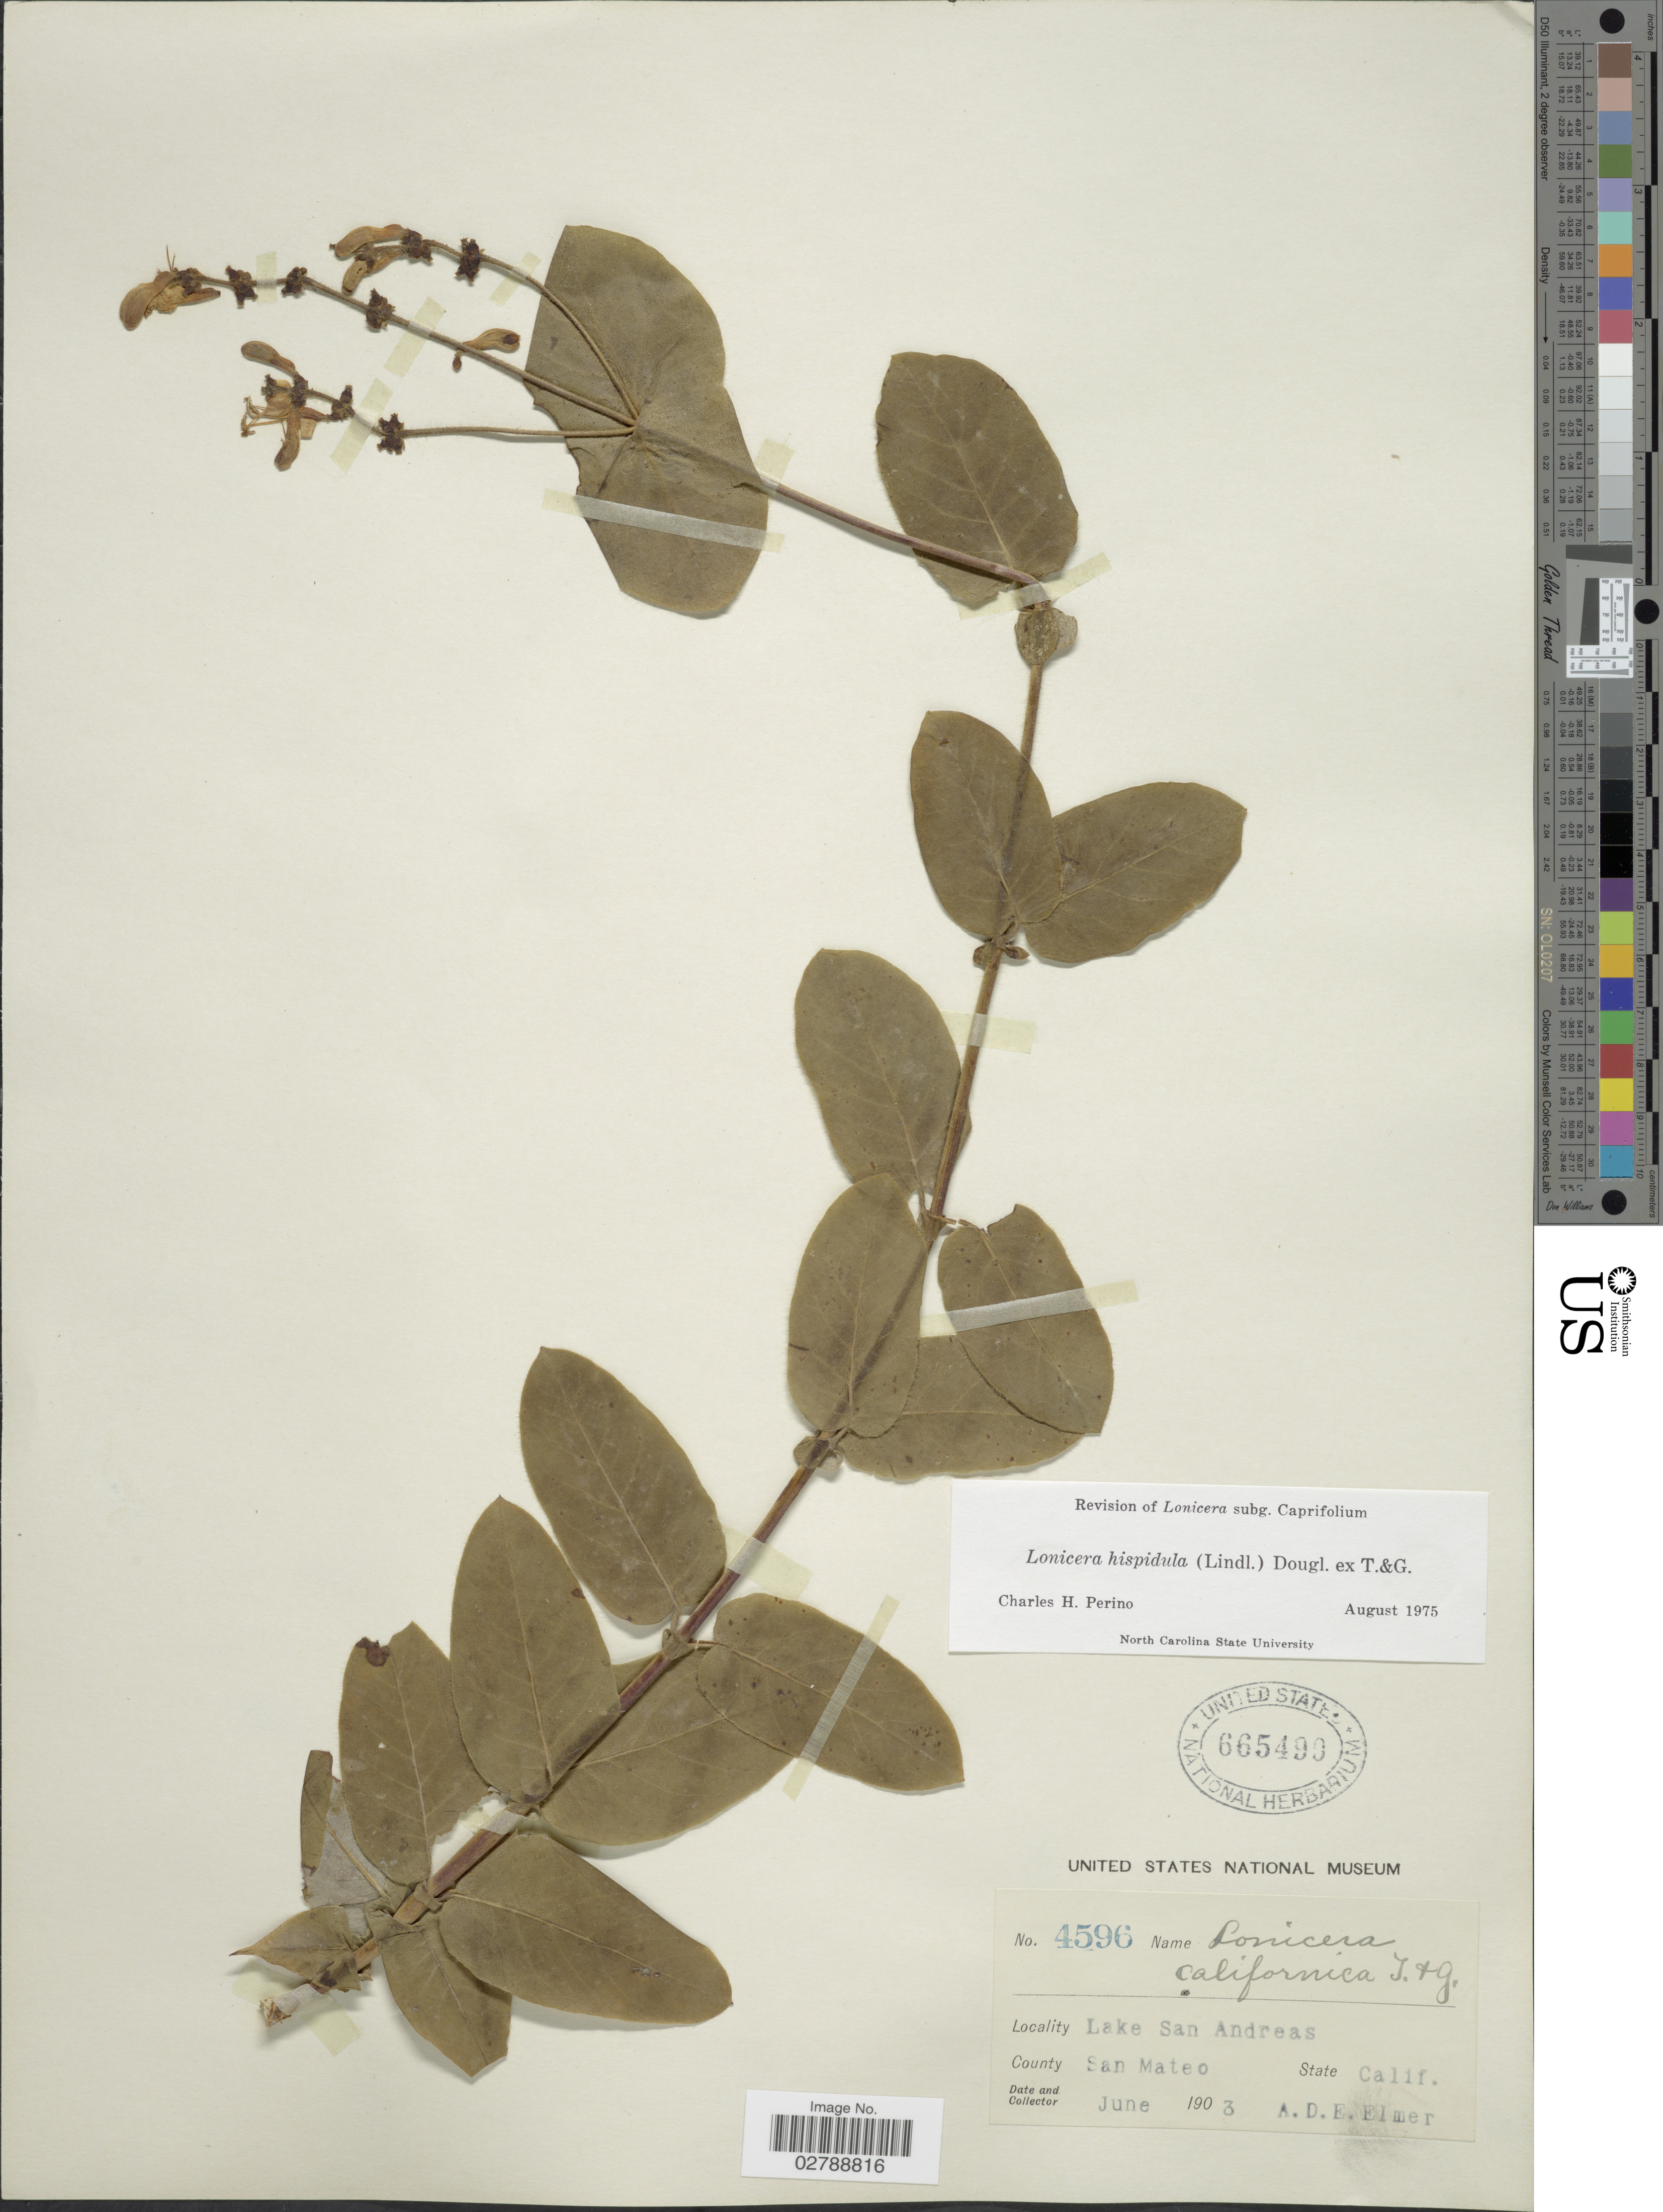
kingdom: Plantae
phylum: Tracheophyta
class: Magnoliopsida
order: Dipsacales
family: Caprifoliaceae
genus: Lonicera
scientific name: Lonicera californica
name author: Torr. & A. Gray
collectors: A. D. E. Elmer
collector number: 4596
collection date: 1903-06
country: United States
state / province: California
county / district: San Mateo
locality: Lake San Andreas. County San Mateo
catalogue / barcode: US 665499